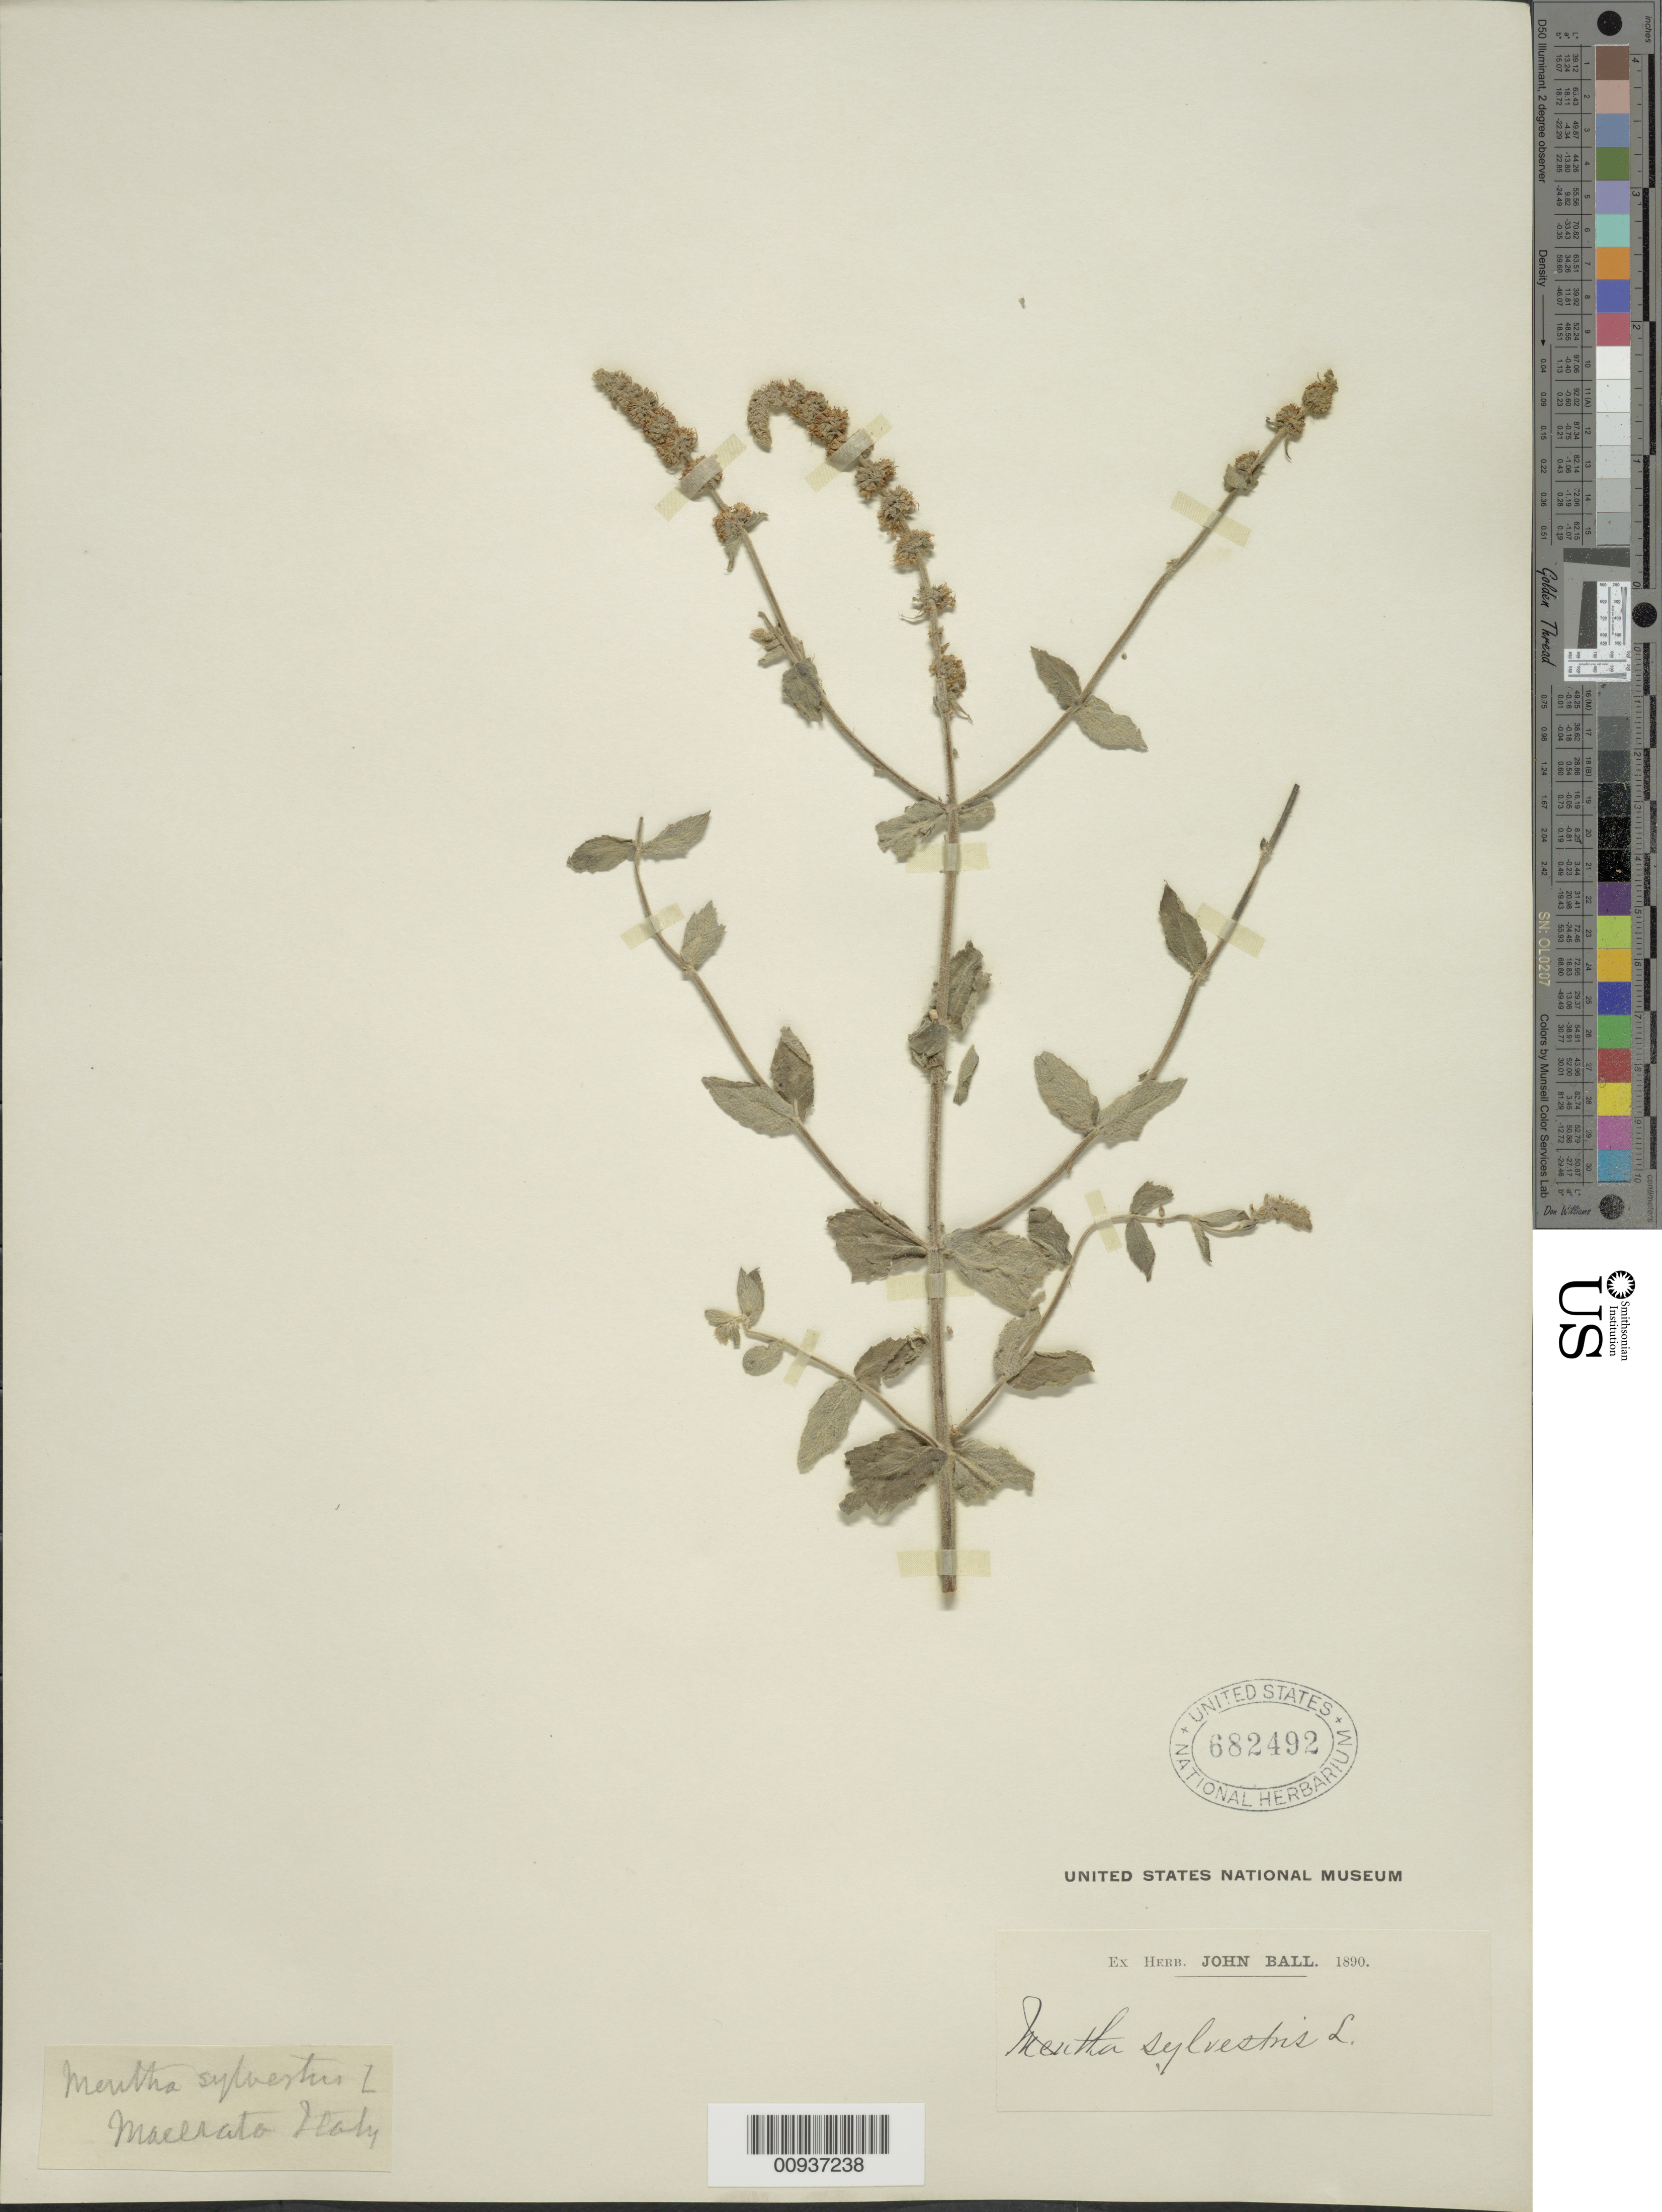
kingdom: Plantae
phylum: Tracheophyta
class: Magnoliopsida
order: Lamiales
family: Lamiaceae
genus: Mentha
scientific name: Mentha sylvestris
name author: L.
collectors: J. Ball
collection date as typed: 1890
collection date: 1890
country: Italy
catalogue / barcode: US 682492